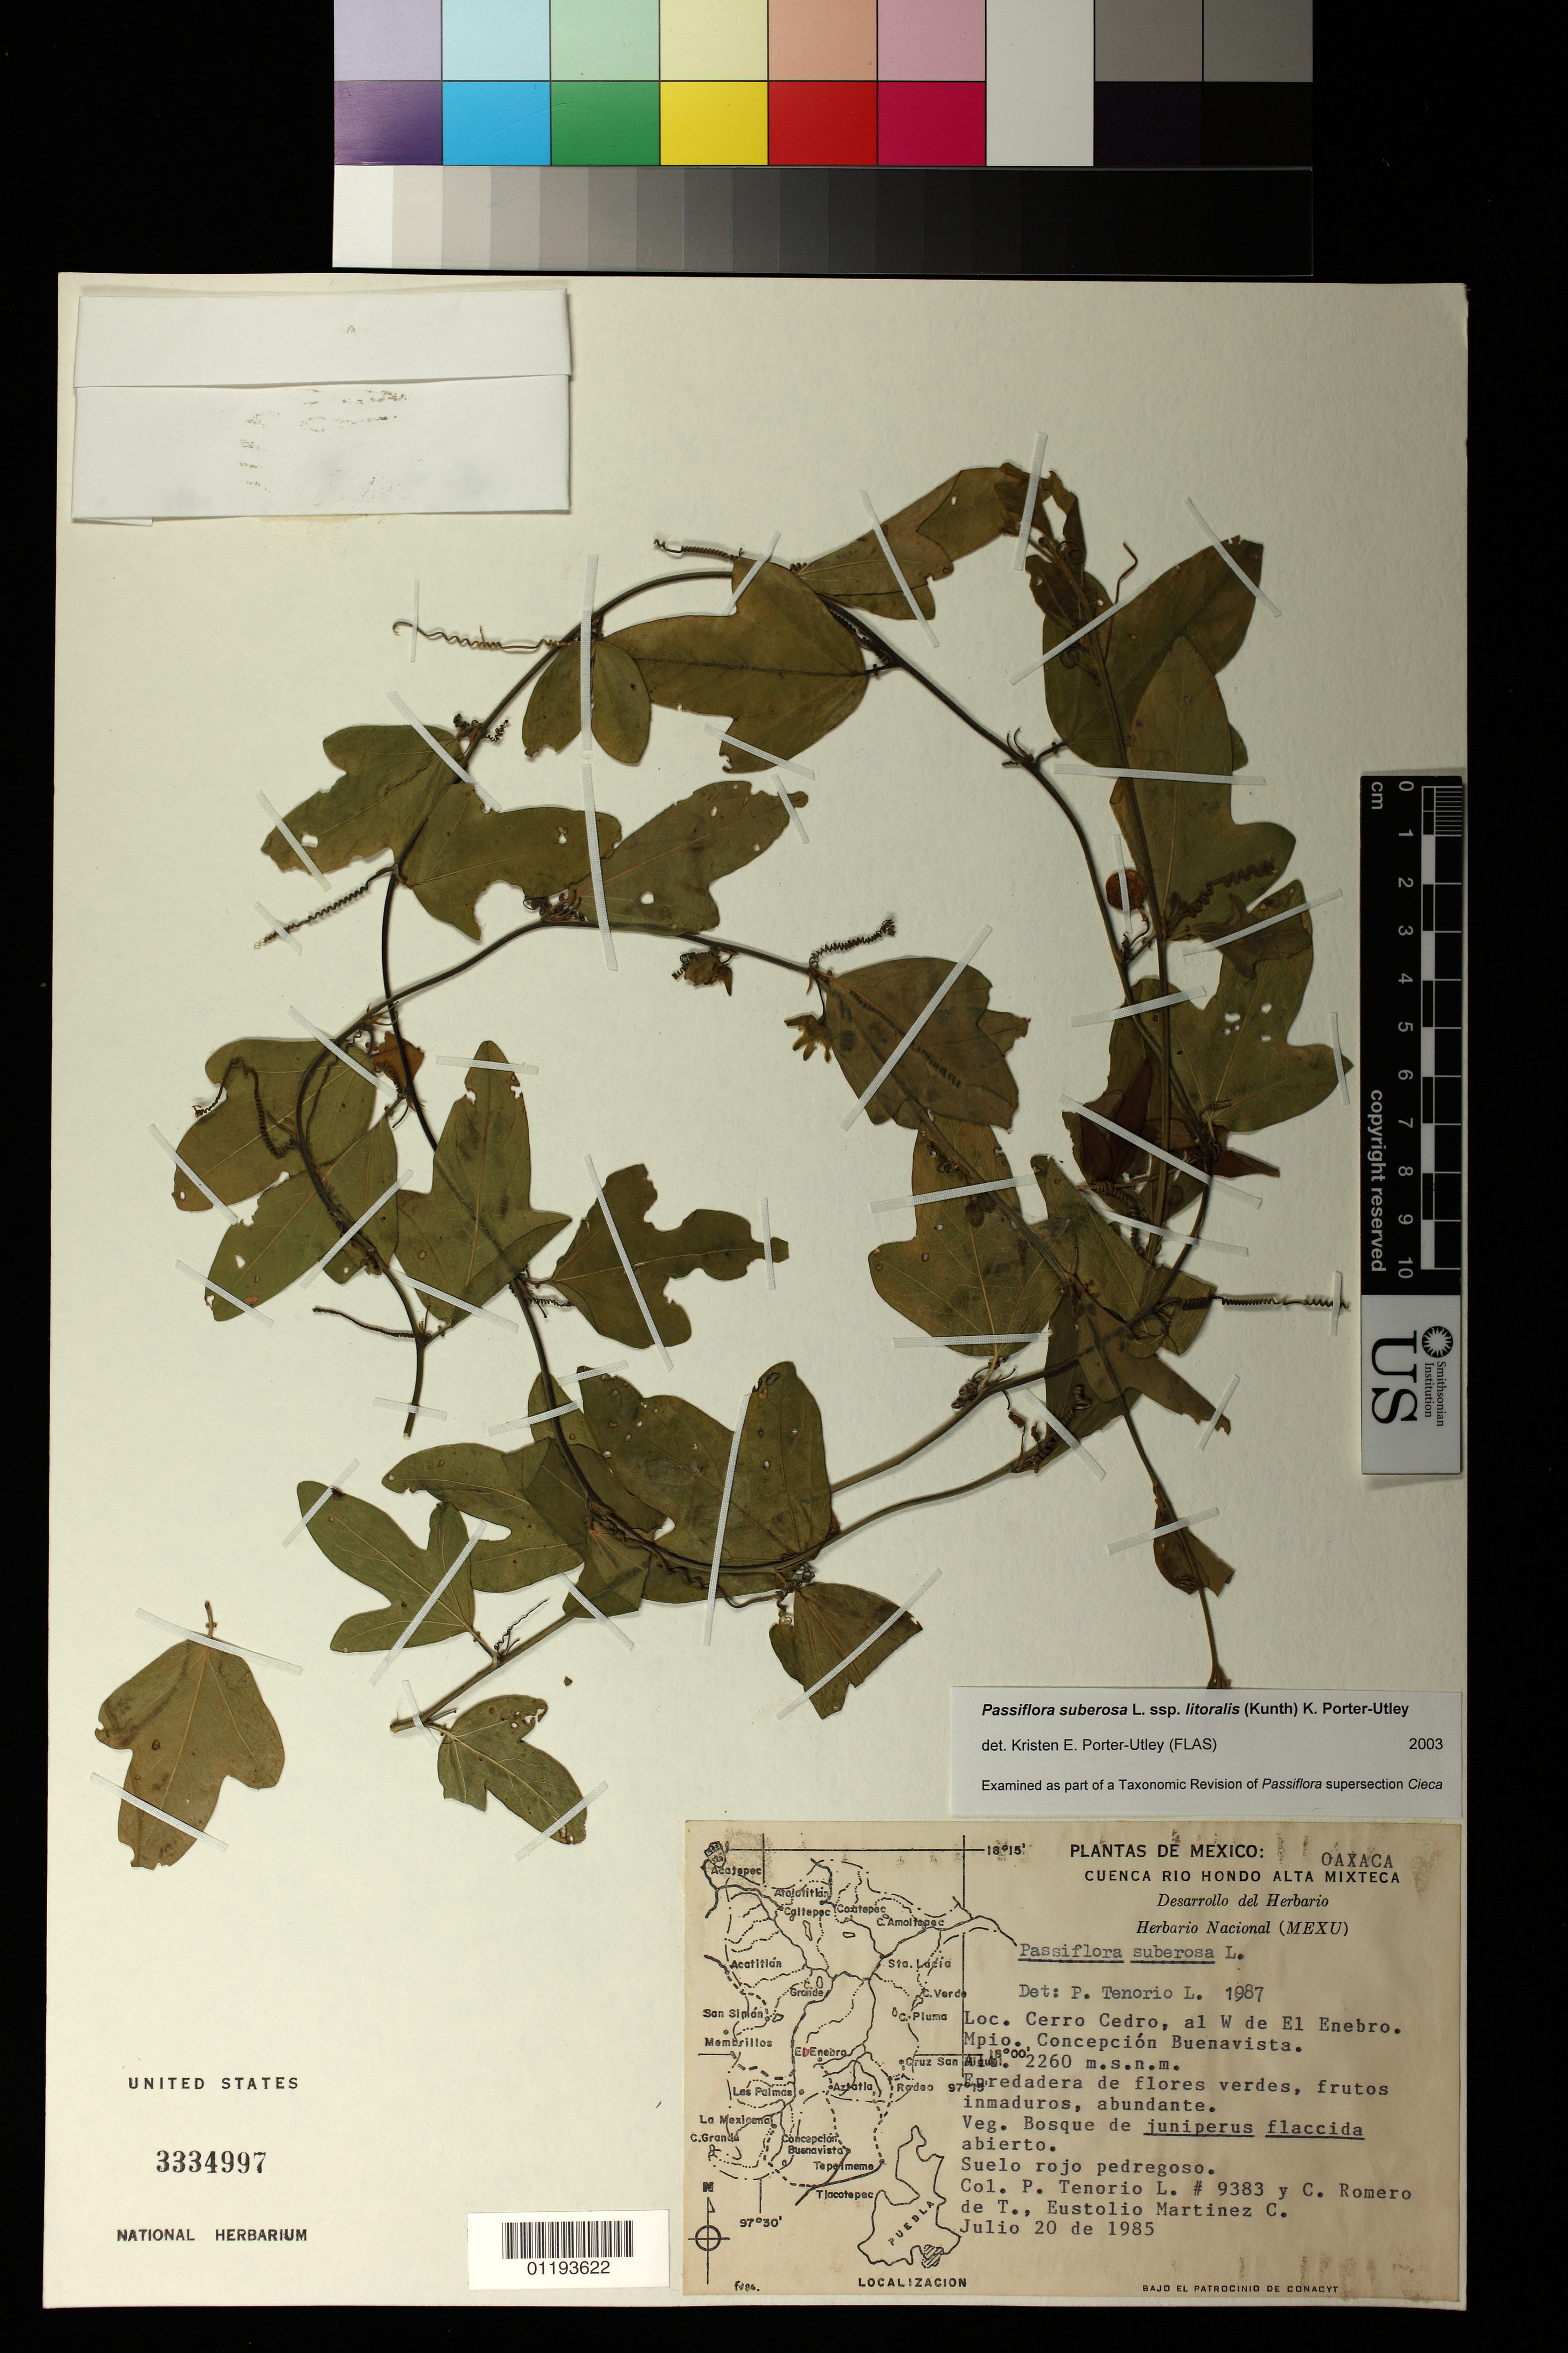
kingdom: Plantae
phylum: Tracheophyta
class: Magnoliopsida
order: Malpighiales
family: Passifloraceae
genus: Passiflora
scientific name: Passiflora suberosa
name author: L.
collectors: P. Tenorio L., C. Romero de T. & E. Martinez C.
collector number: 9383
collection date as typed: Jul 20 1985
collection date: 1985-07-20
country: Mexico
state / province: Oaxaca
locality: Cerro Cedro, al W de El Enebro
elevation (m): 2260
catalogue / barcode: US 3334997